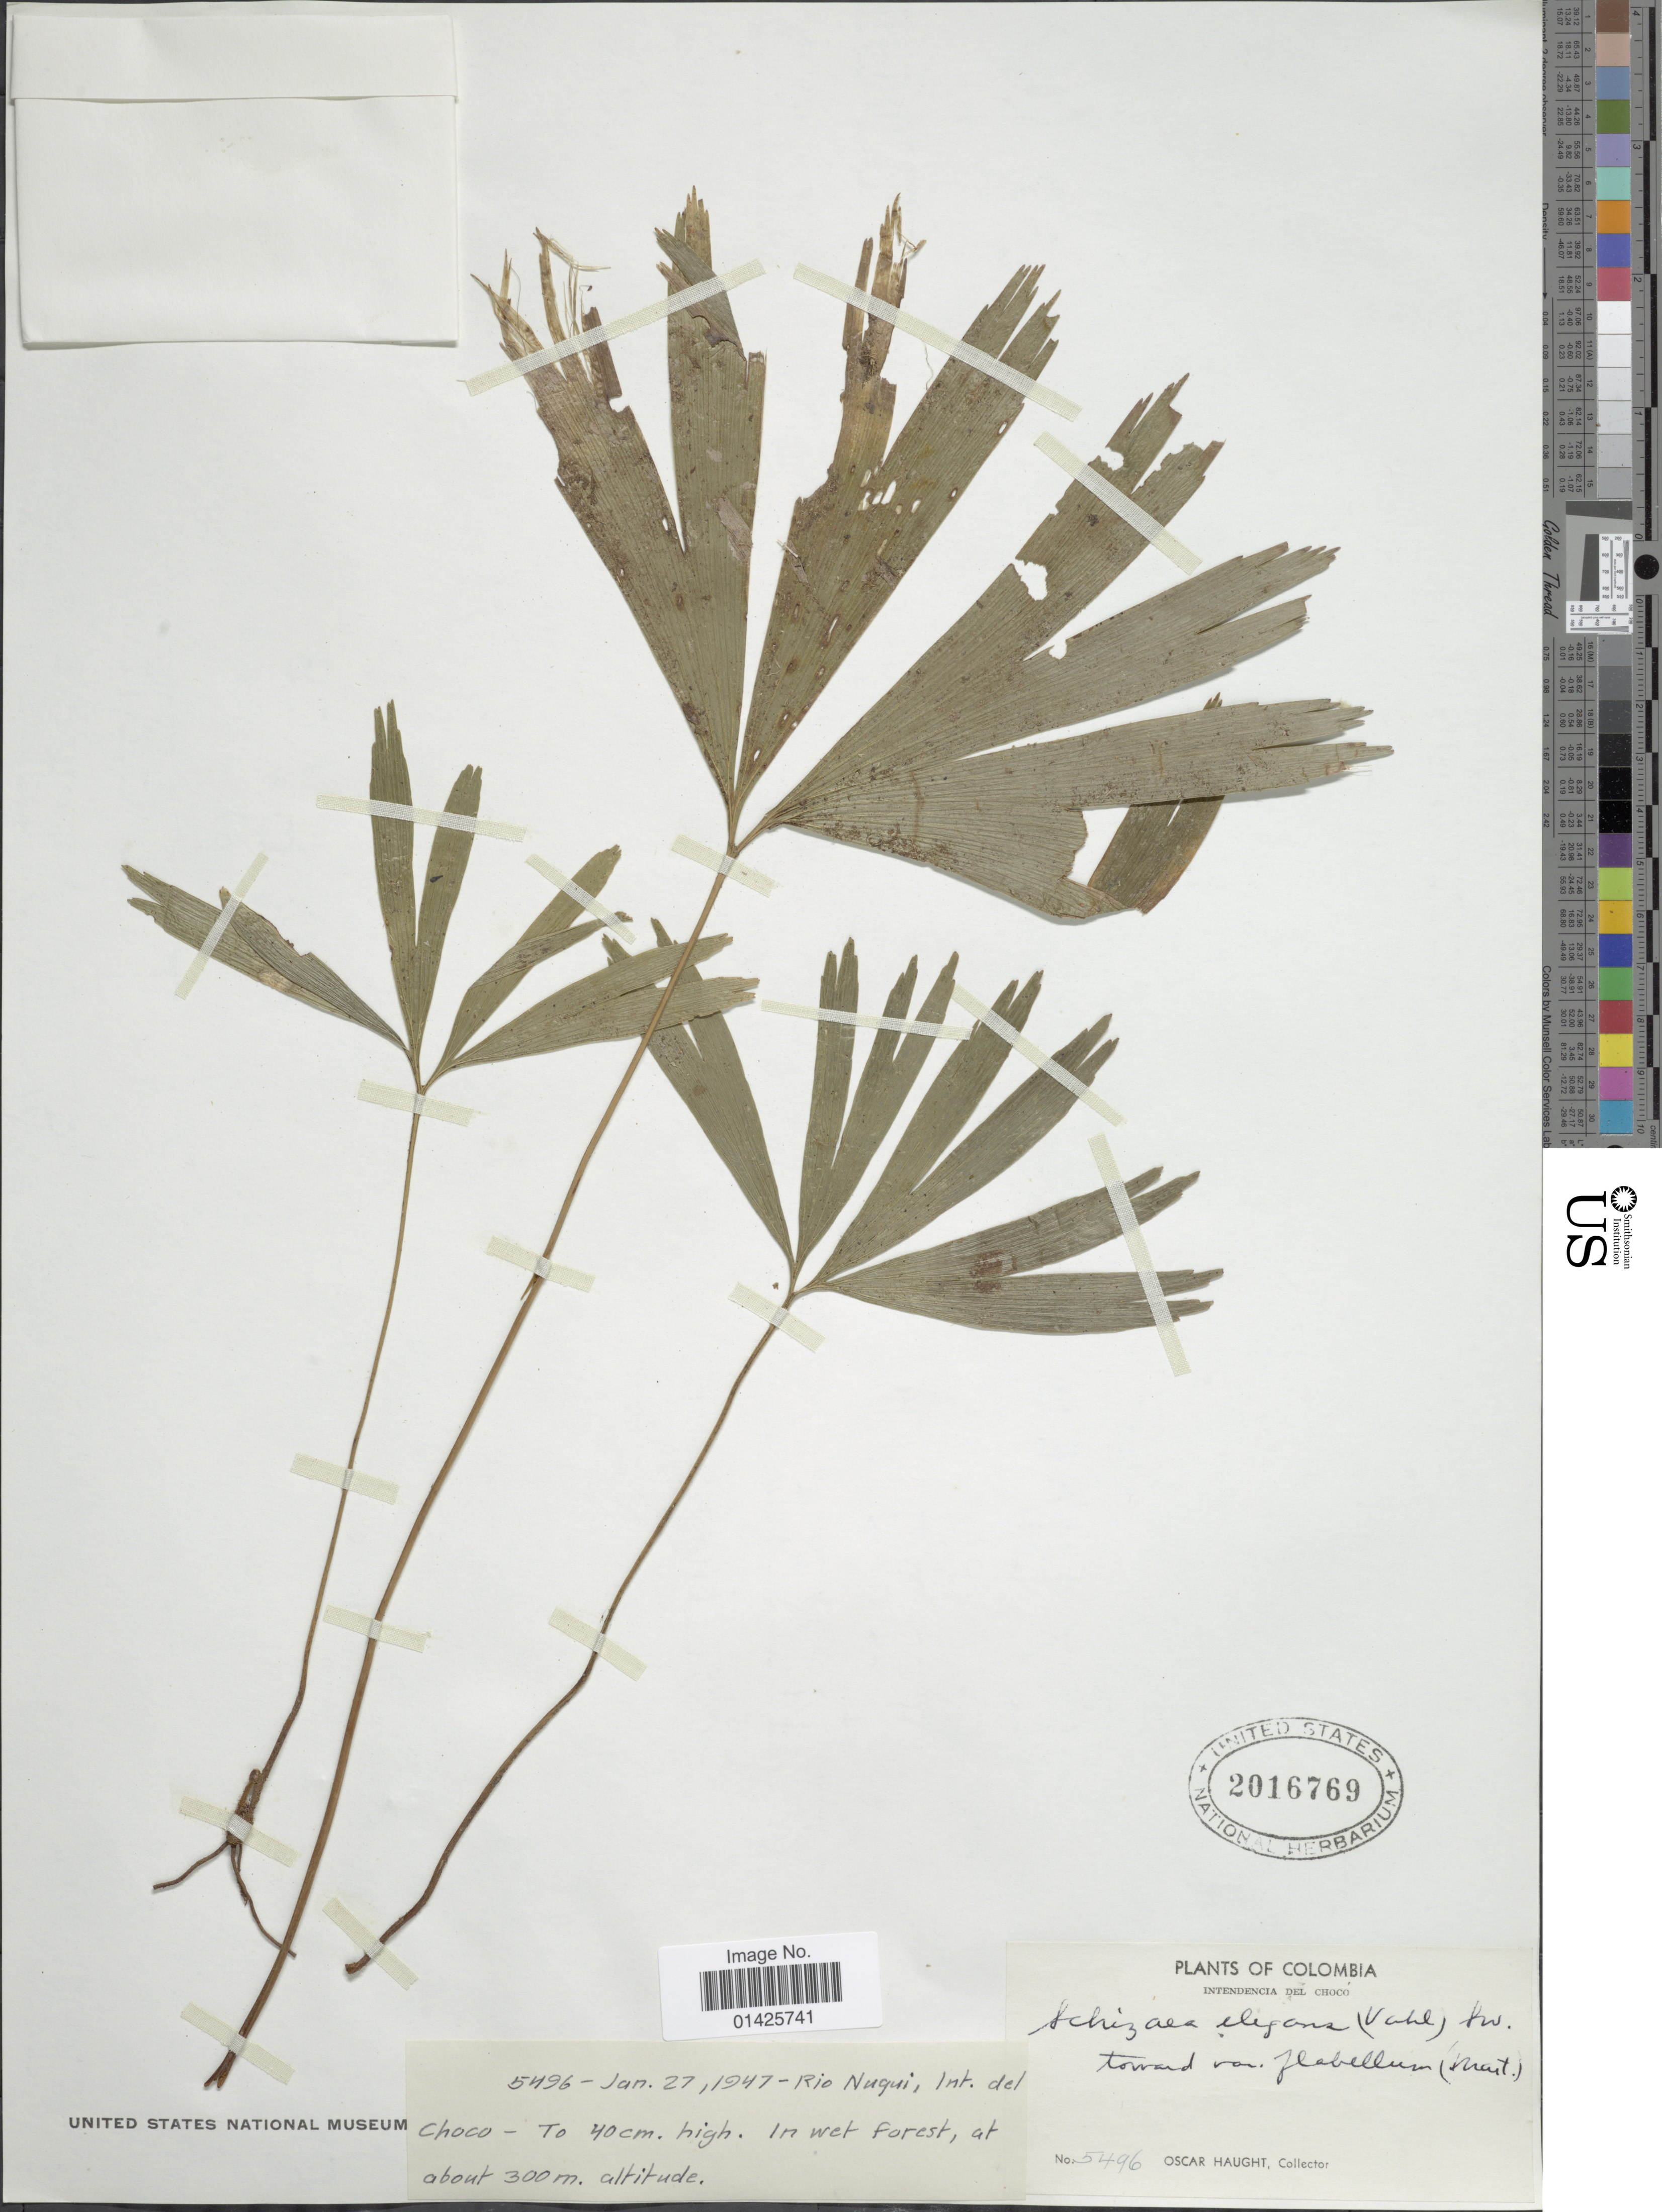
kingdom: Plantae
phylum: Tracheophyta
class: Polypodiopsida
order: Schizaeales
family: Schizaeaceae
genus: Schizaea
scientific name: Schizaea elegans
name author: (Vahl) Sw.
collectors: O. L. Haught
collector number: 5496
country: Colombia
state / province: Chocó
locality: Rio Nuqui, Int. del Choco.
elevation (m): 300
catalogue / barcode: US 2016769